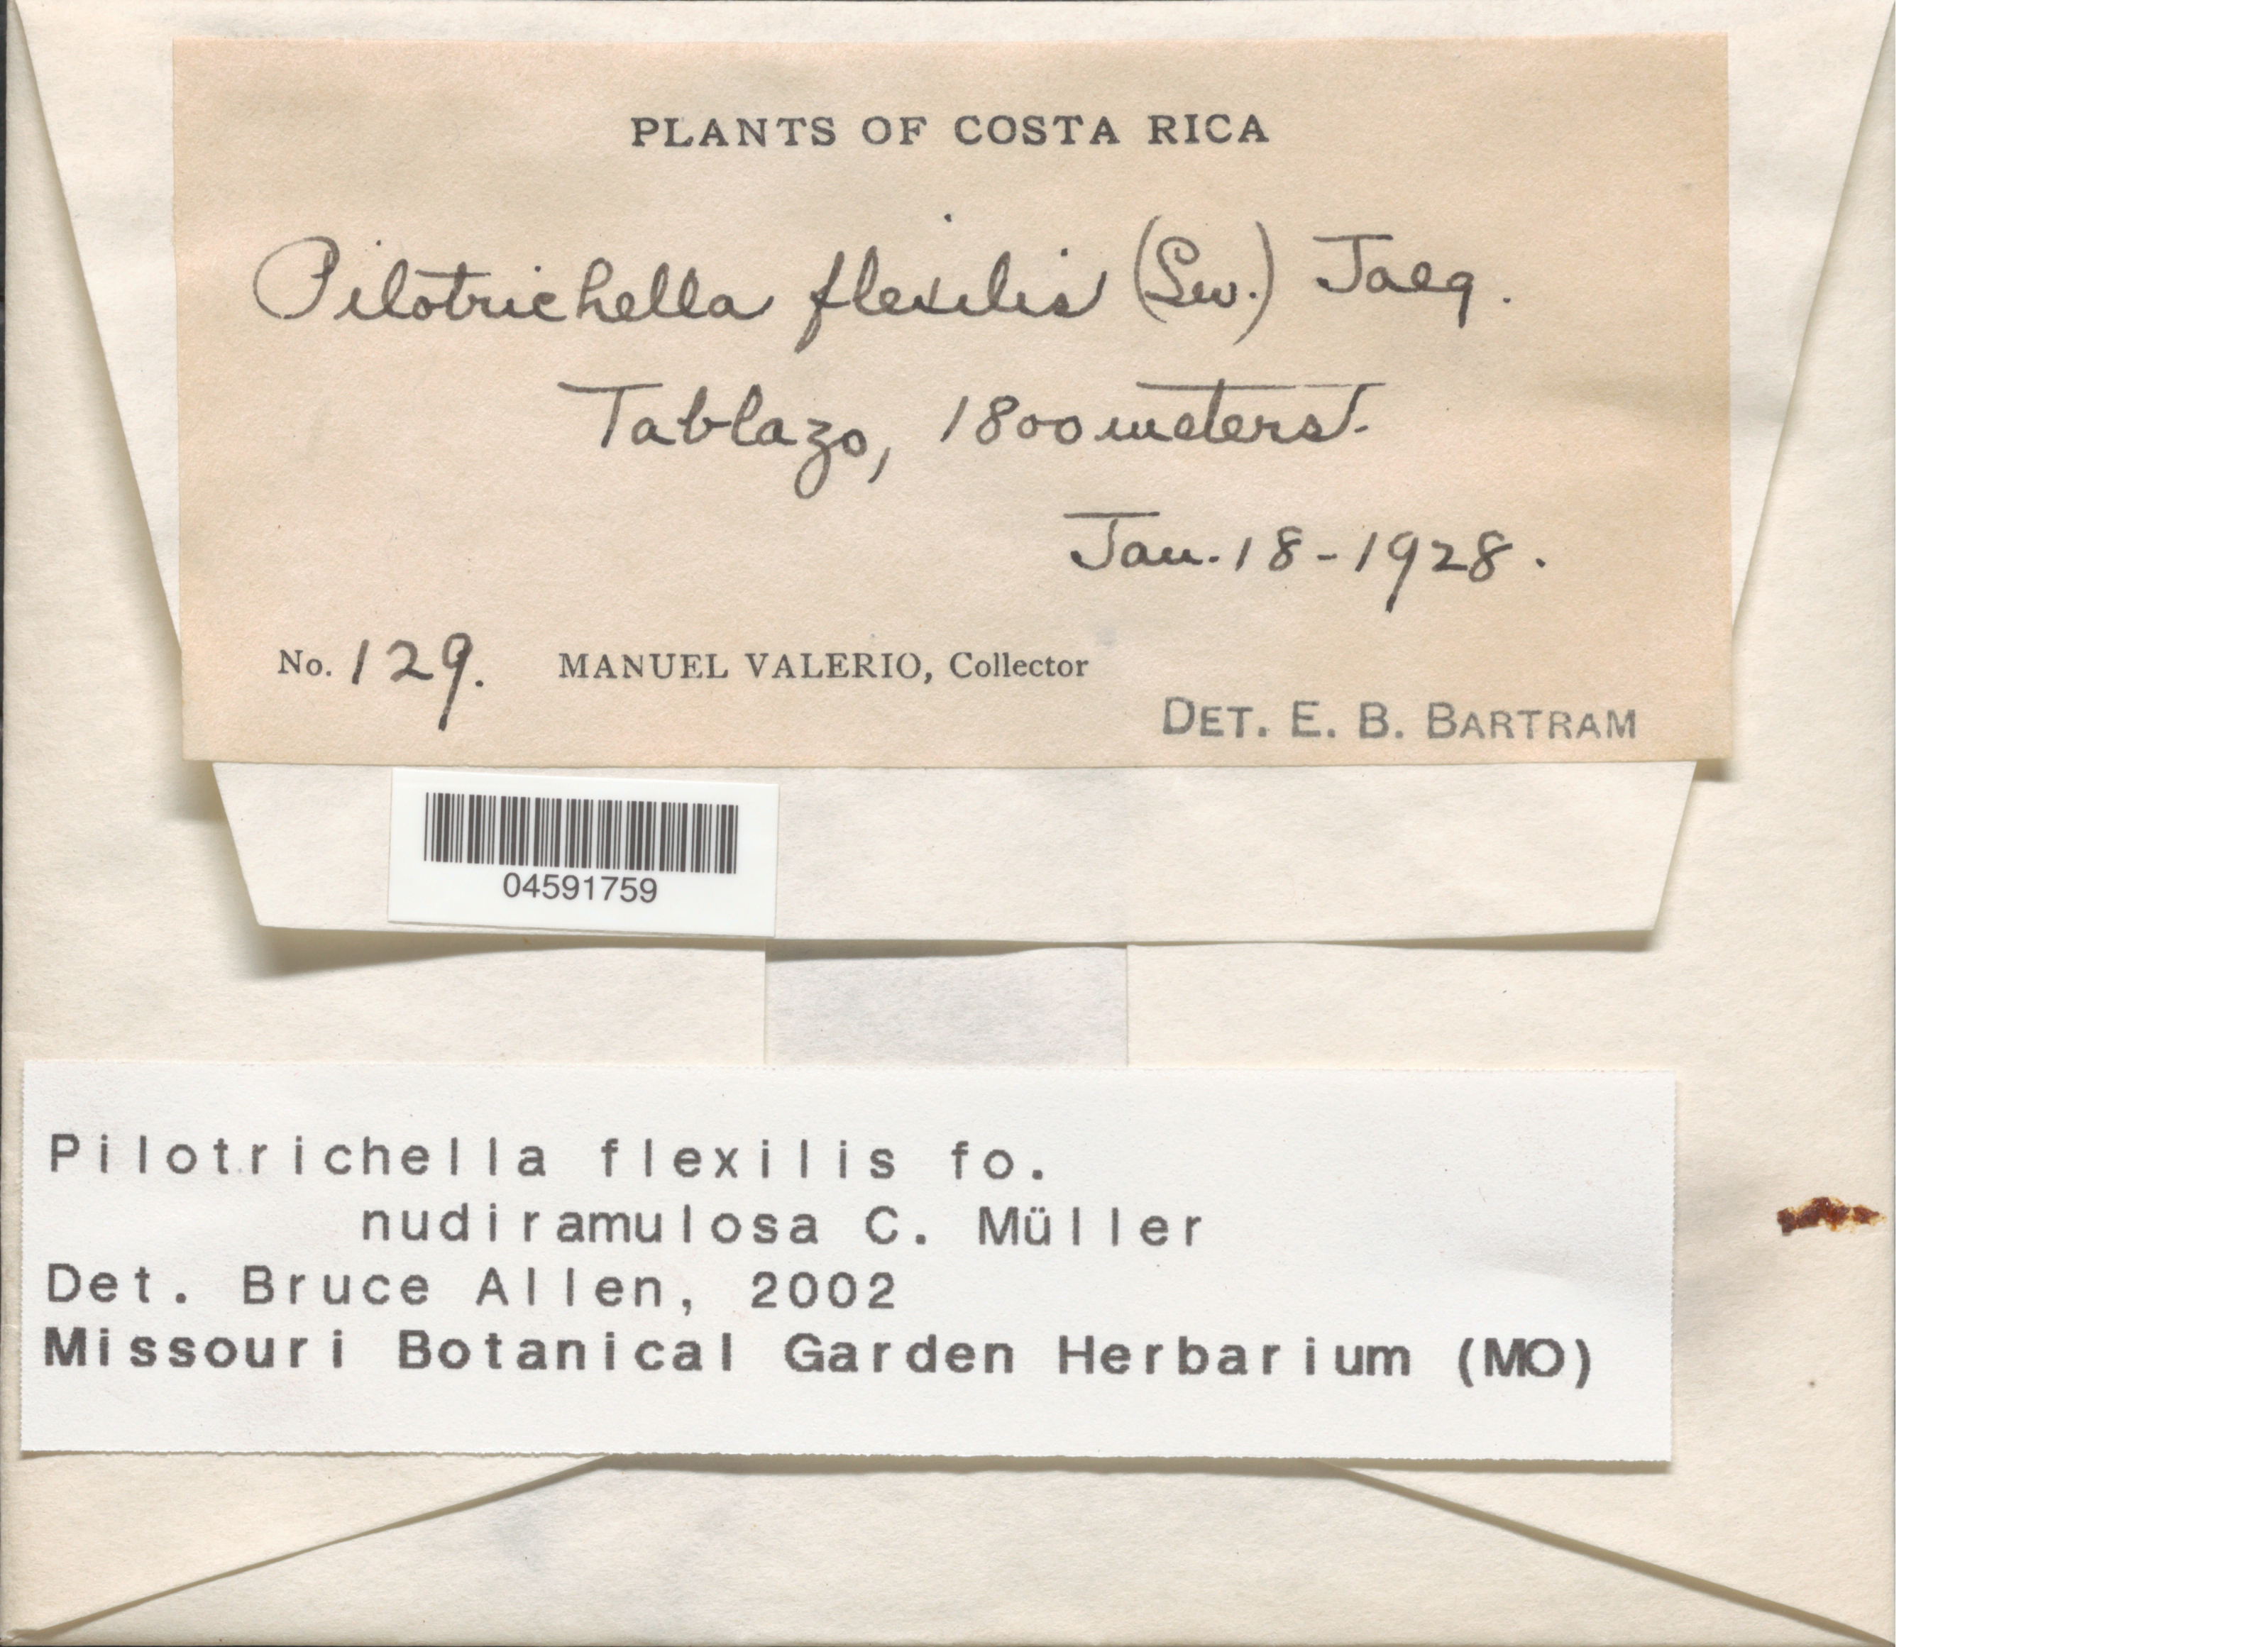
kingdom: Plantae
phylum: Bryophyta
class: Bryopsida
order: Hypnales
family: Lembophyllaceae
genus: Pilotrichella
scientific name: Pilotrichella flexilis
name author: (Hedw.) Ångstr.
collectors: M. Valerio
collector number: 129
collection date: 1928-01-18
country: Costa Rica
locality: Tablazo.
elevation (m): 1800